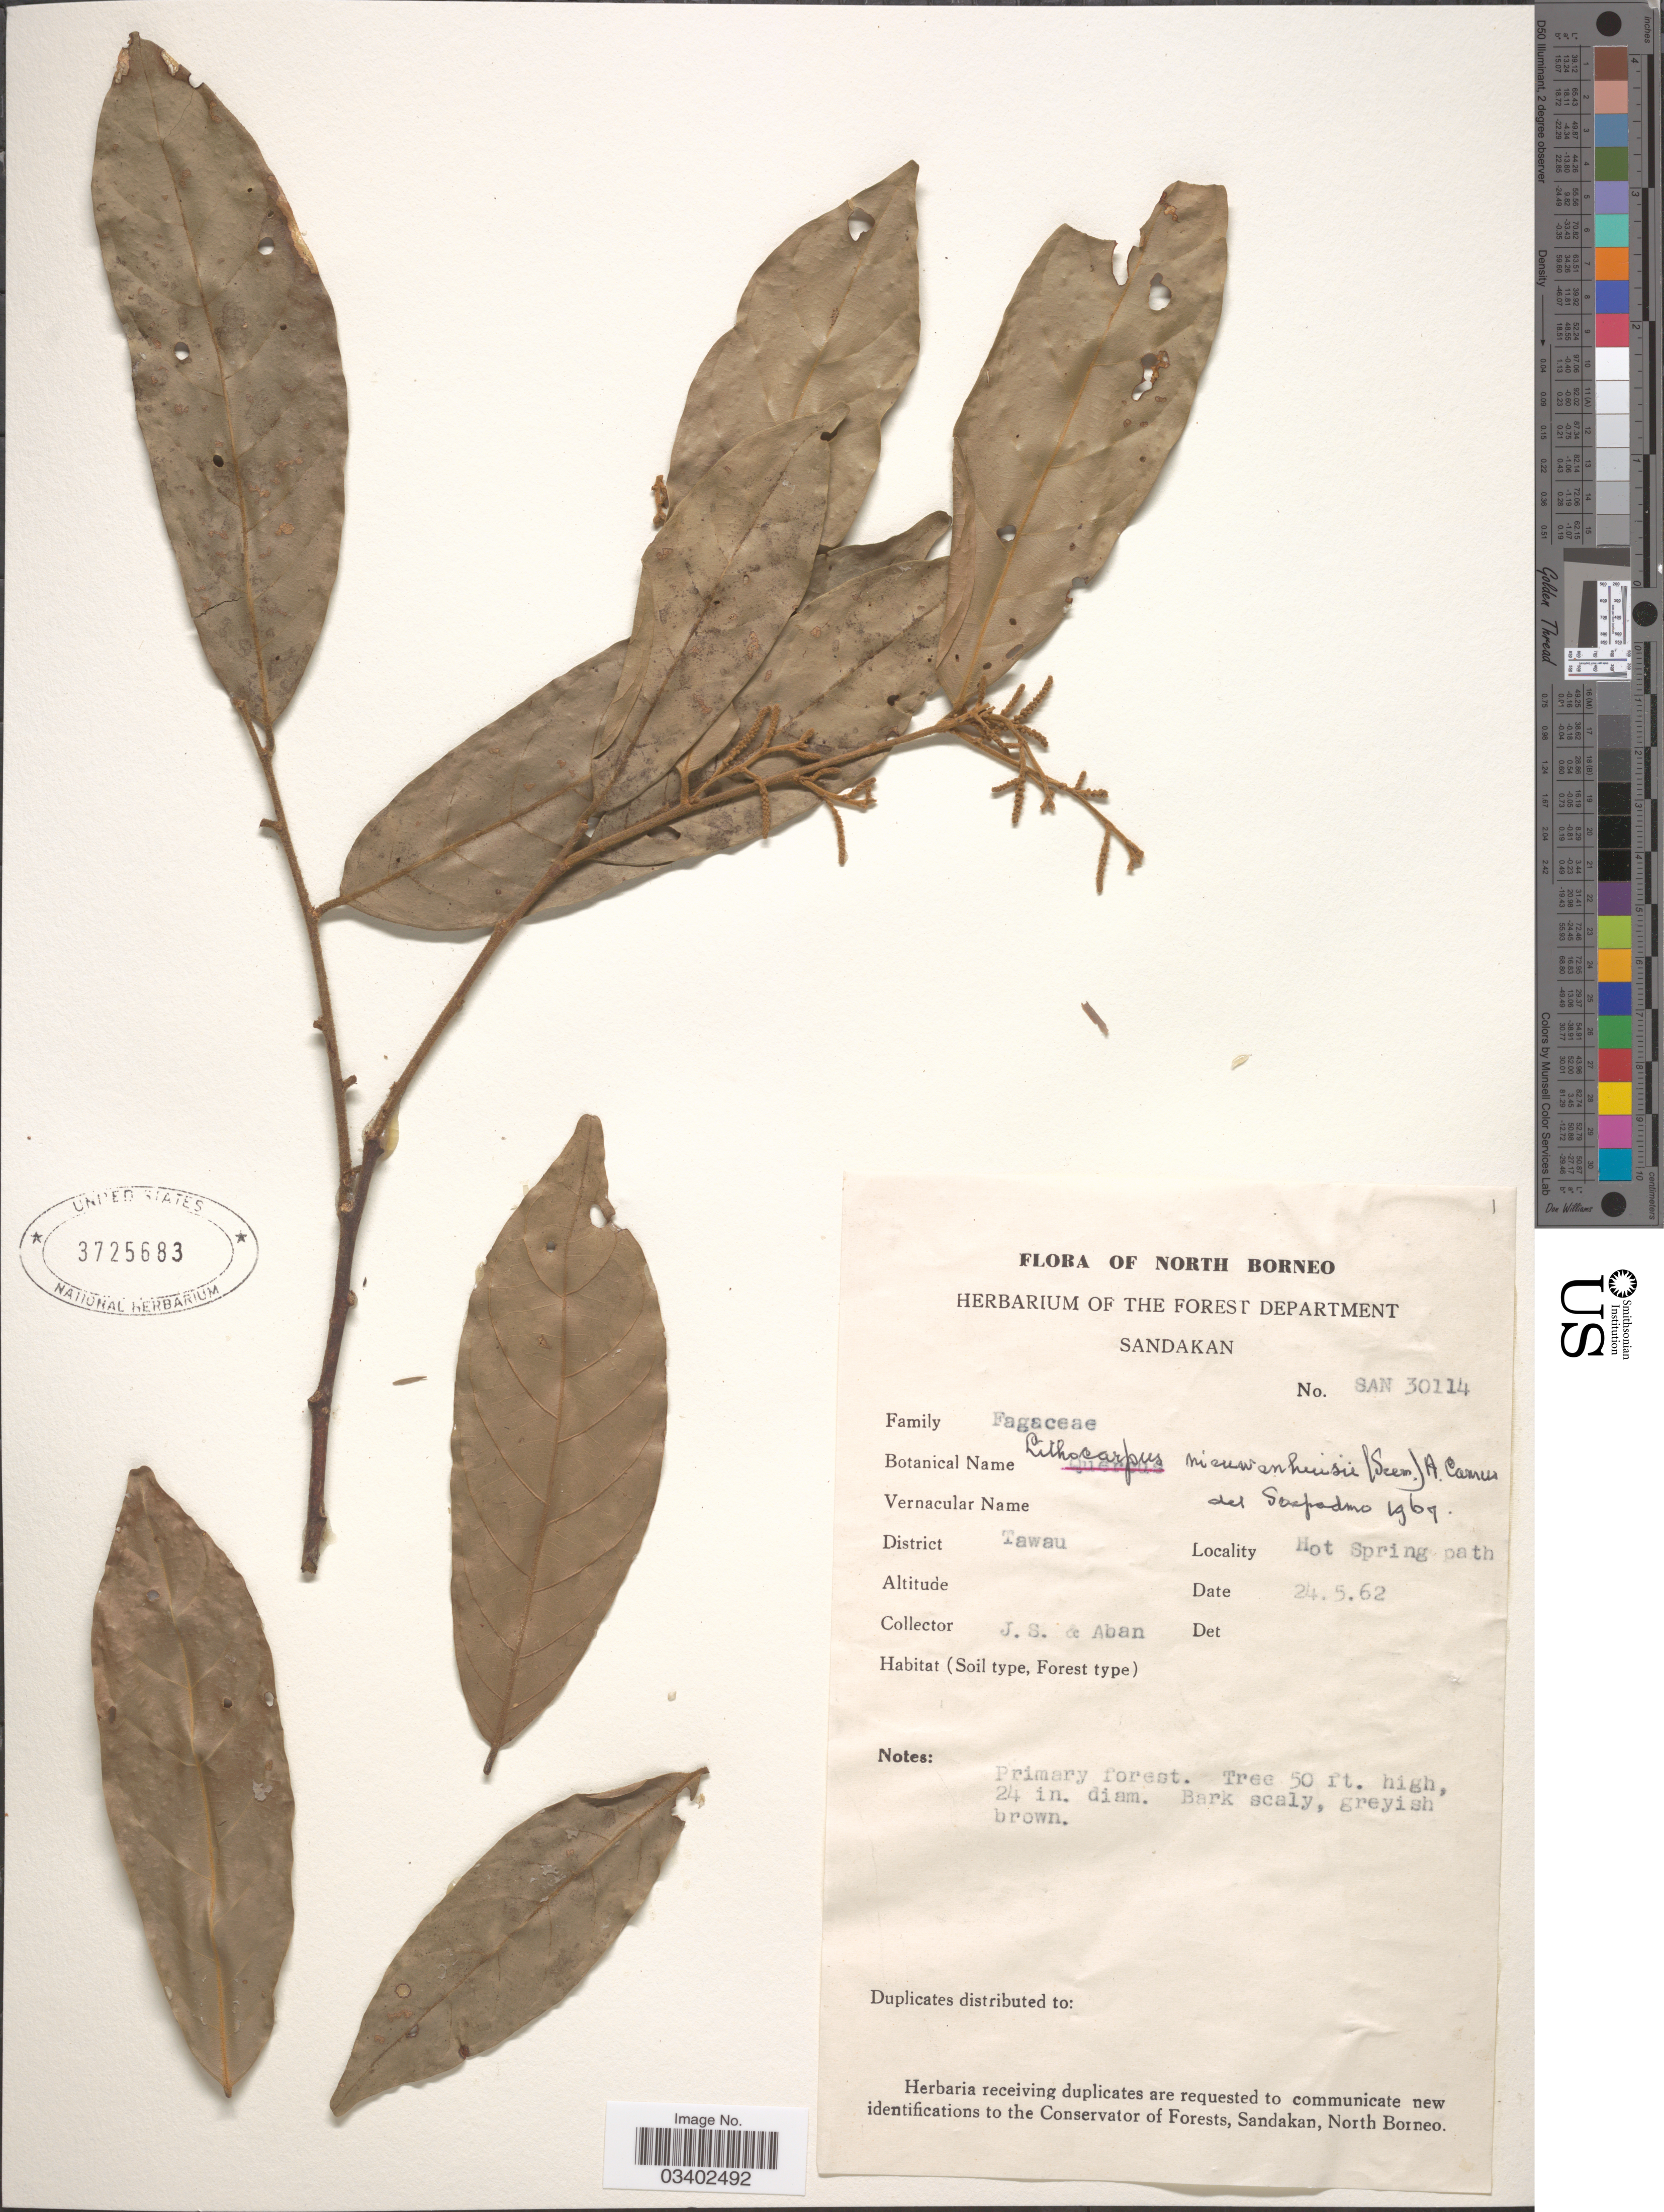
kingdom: Plantae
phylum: Tracheophyta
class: Magnoliopsida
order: Fagales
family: Fagaceae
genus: Lithocarpus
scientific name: Lithocarpus nieuwenhuisii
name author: (Seem.) A. Camus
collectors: J. S. & -- Aban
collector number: SAN30114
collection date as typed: Transcribed d/m/y: 24/5/62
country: Malaysia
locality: North Borneo. District Tawau. Hot Spring path.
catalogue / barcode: US 3725683